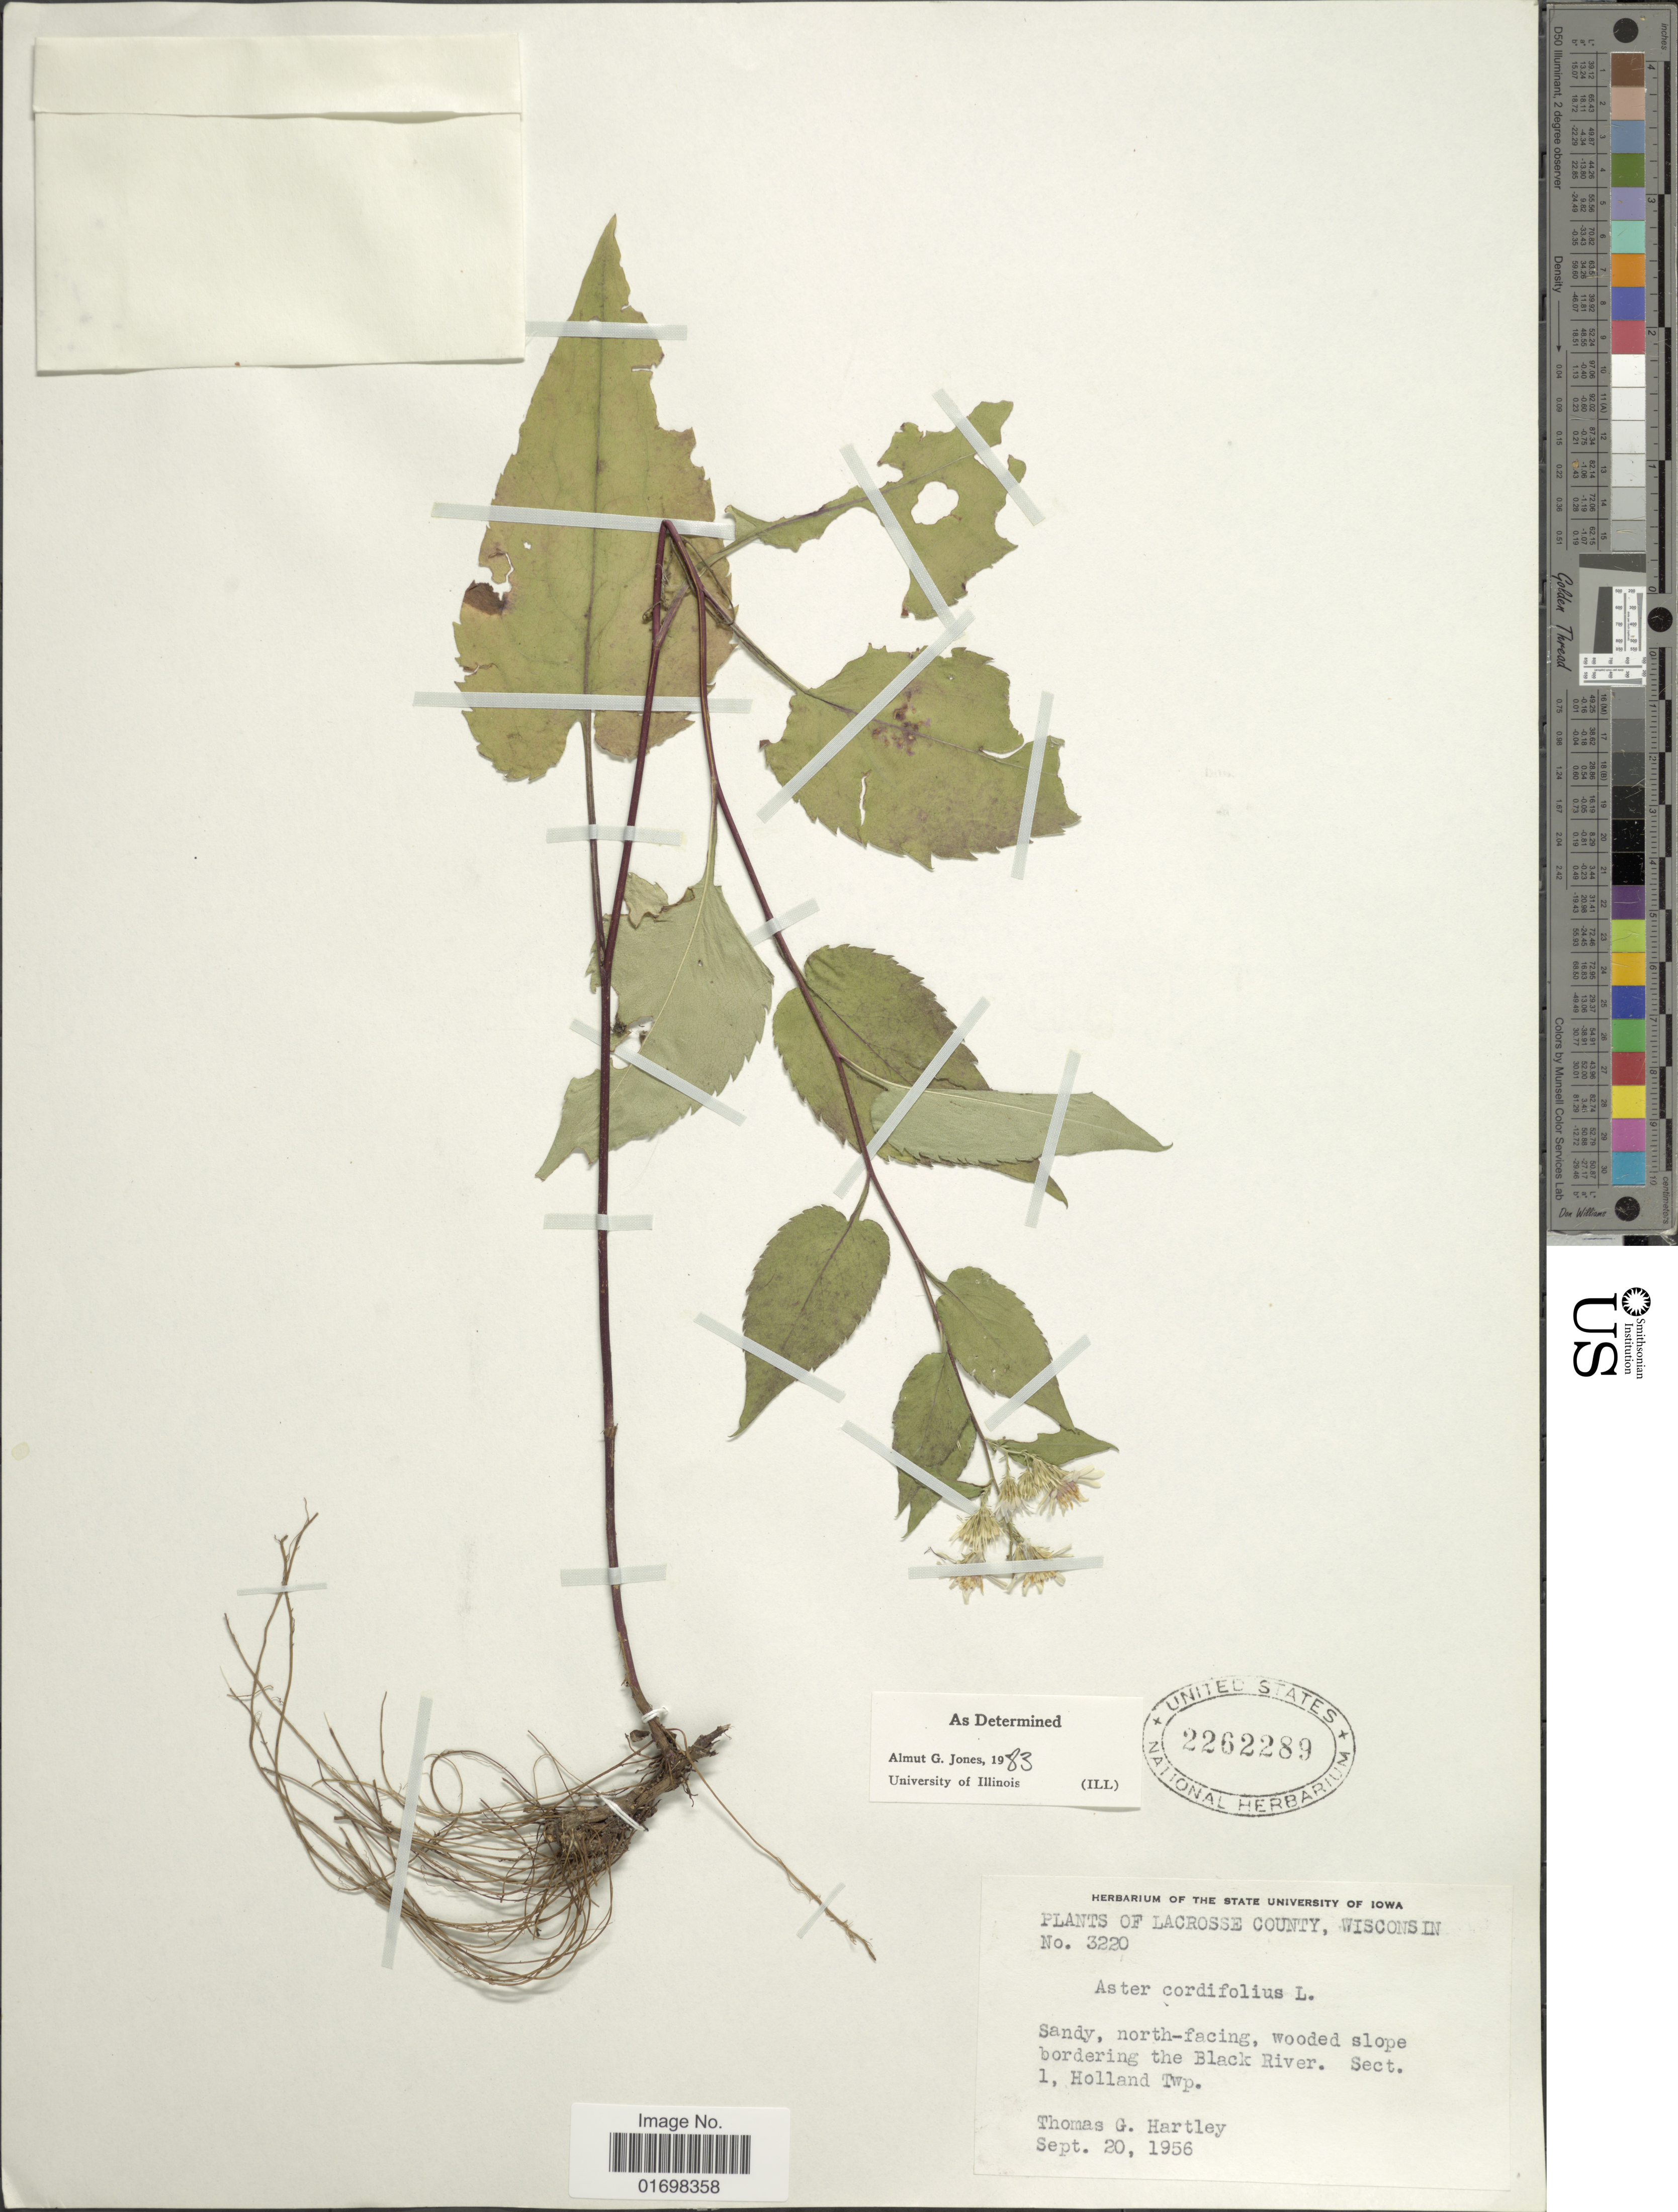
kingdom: Plantae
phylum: Tracheophyta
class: Magnoliopsida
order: Asterales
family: Asteraceae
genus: Symphyotrichum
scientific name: Symphyotrichum cordifolium var. cordifolium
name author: (L.) G.L. Nesom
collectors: T. G. Hartley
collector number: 3220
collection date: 1956-09-20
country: United States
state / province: Wisconsin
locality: Lacrosse County, Wisconsin. Wooded slope bordering the Black River. Sect. 1 Holland Twp.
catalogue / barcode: US 2262289